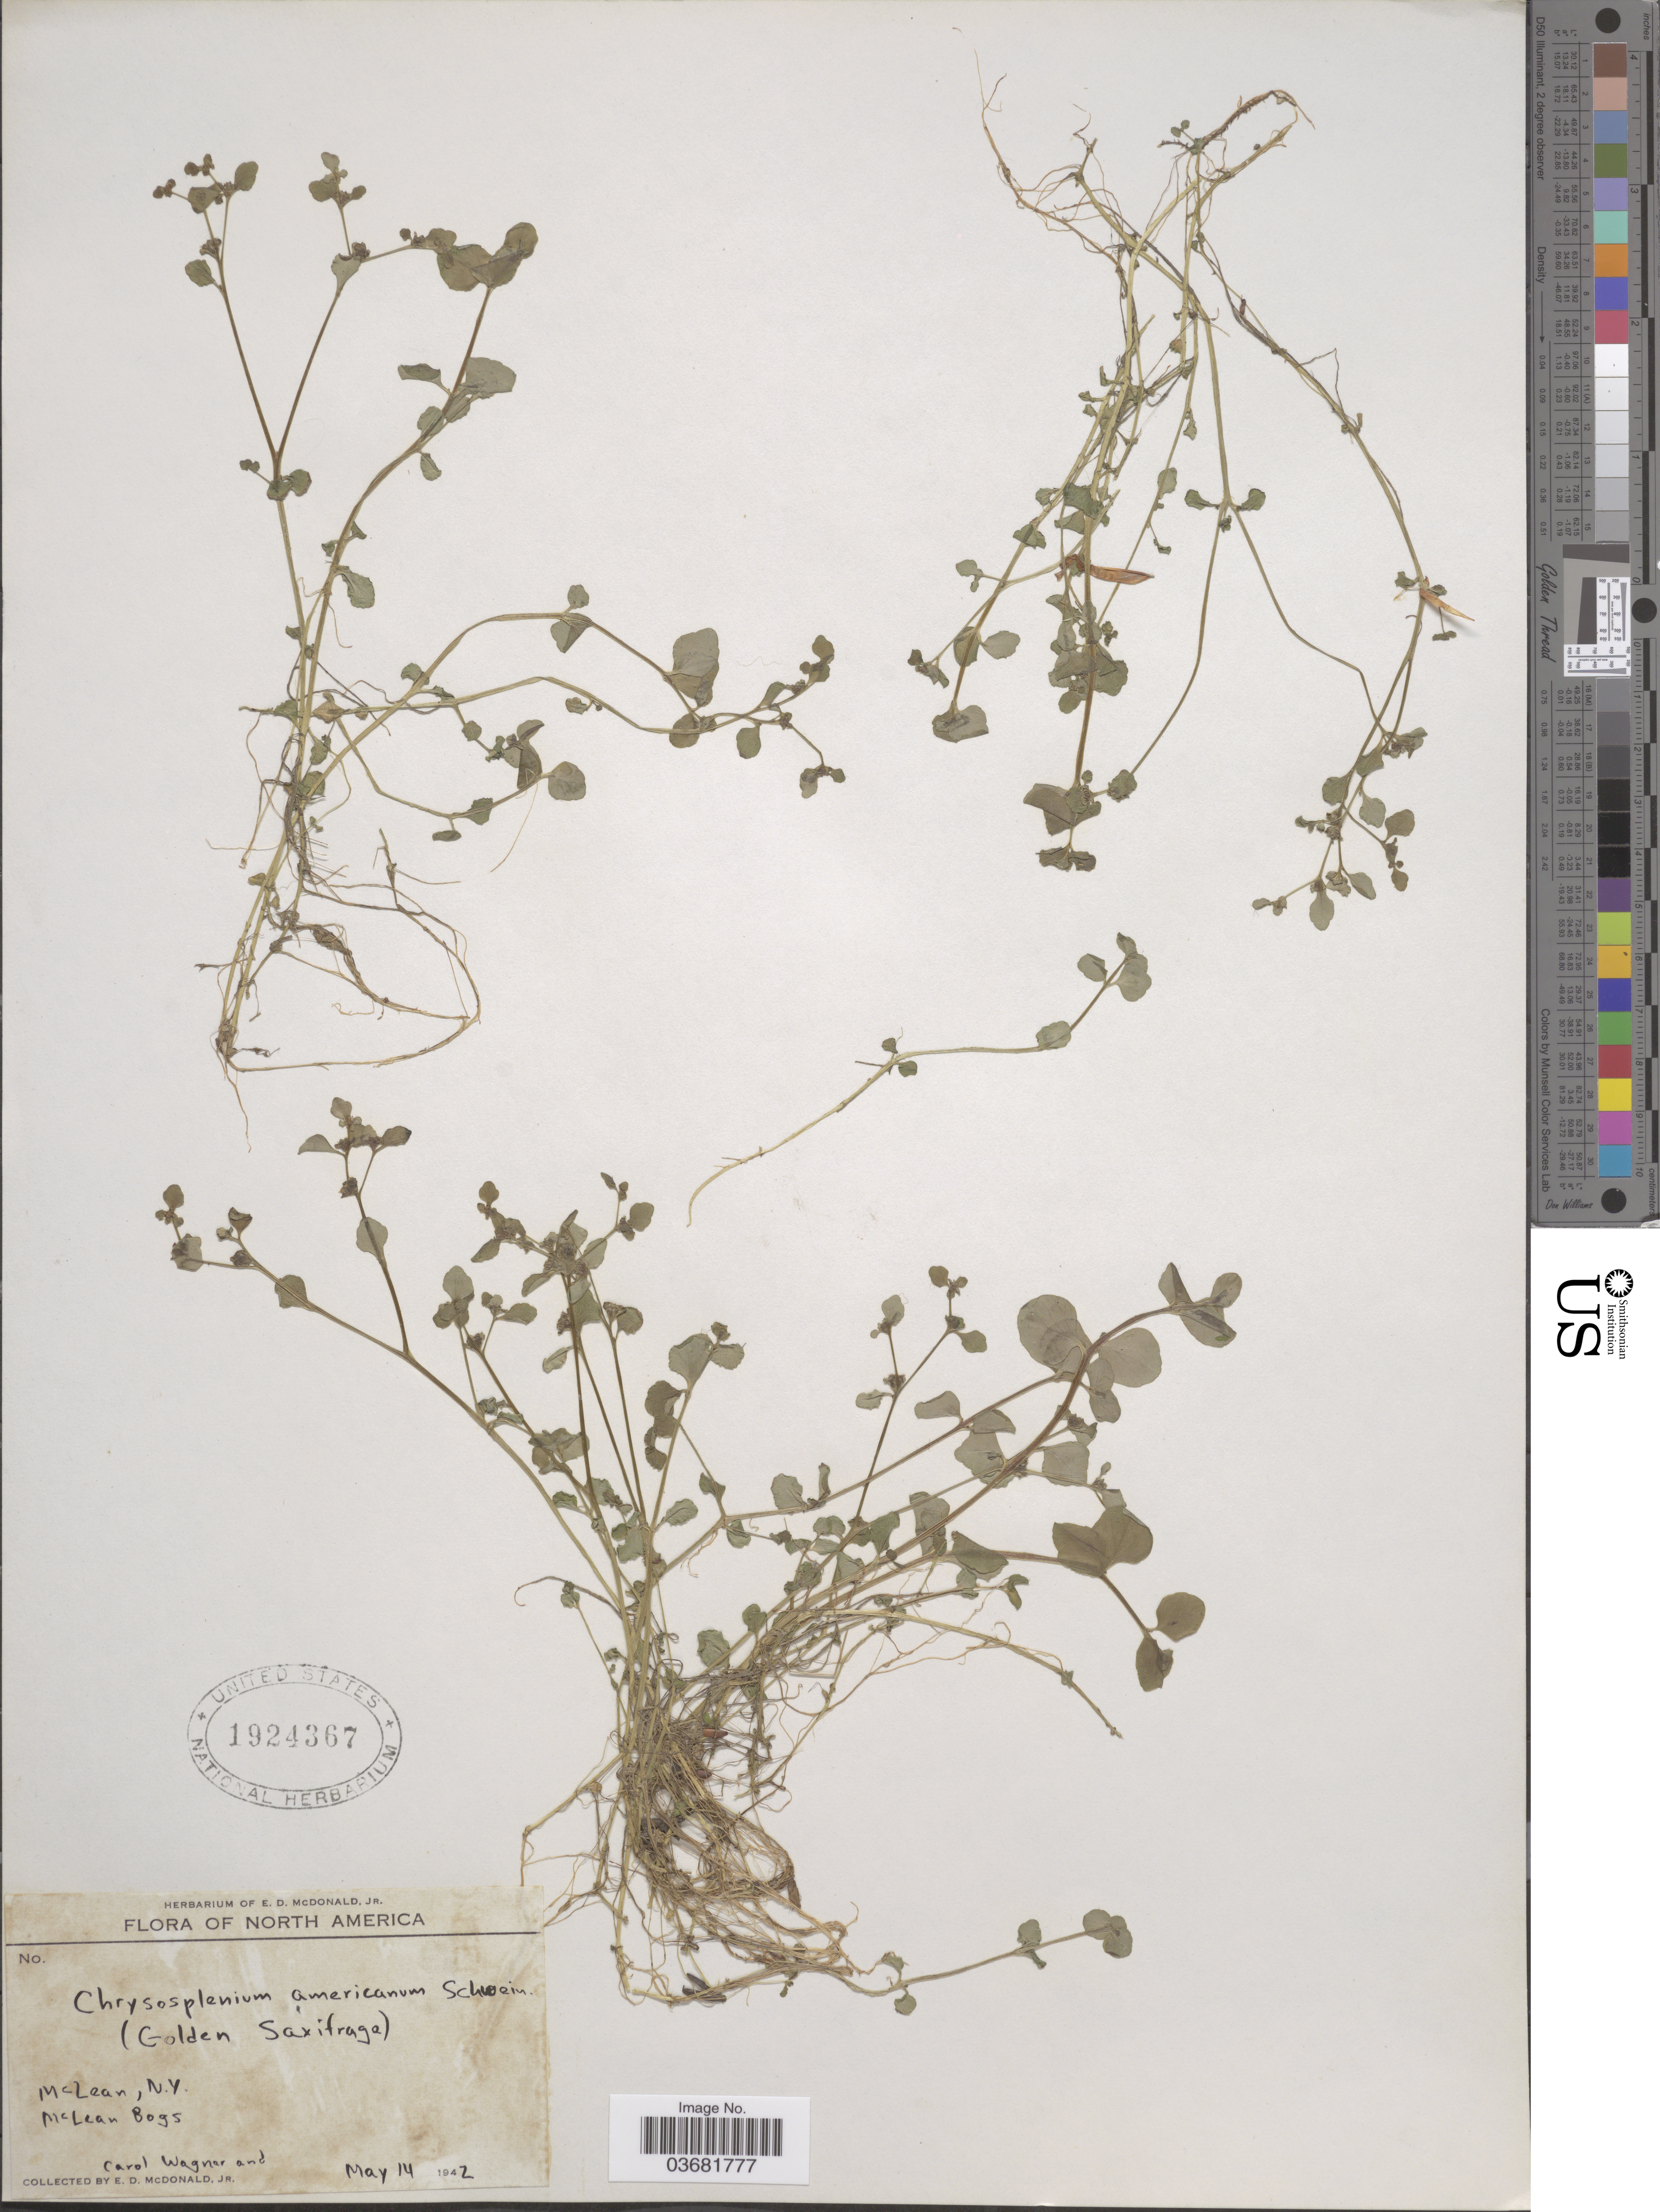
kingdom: Plantae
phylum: Tracheophyta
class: Magnoliopsida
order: Saxifragales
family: Saxifragaceae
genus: Chrysosplenium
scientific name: Chrysosplenium americanum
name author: Schwein.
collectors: C. Wagner & E. D. McDonald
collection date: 1942-05-14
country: United States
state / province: New York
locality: McLean. McLean Bogs.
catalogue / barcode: US 1924367